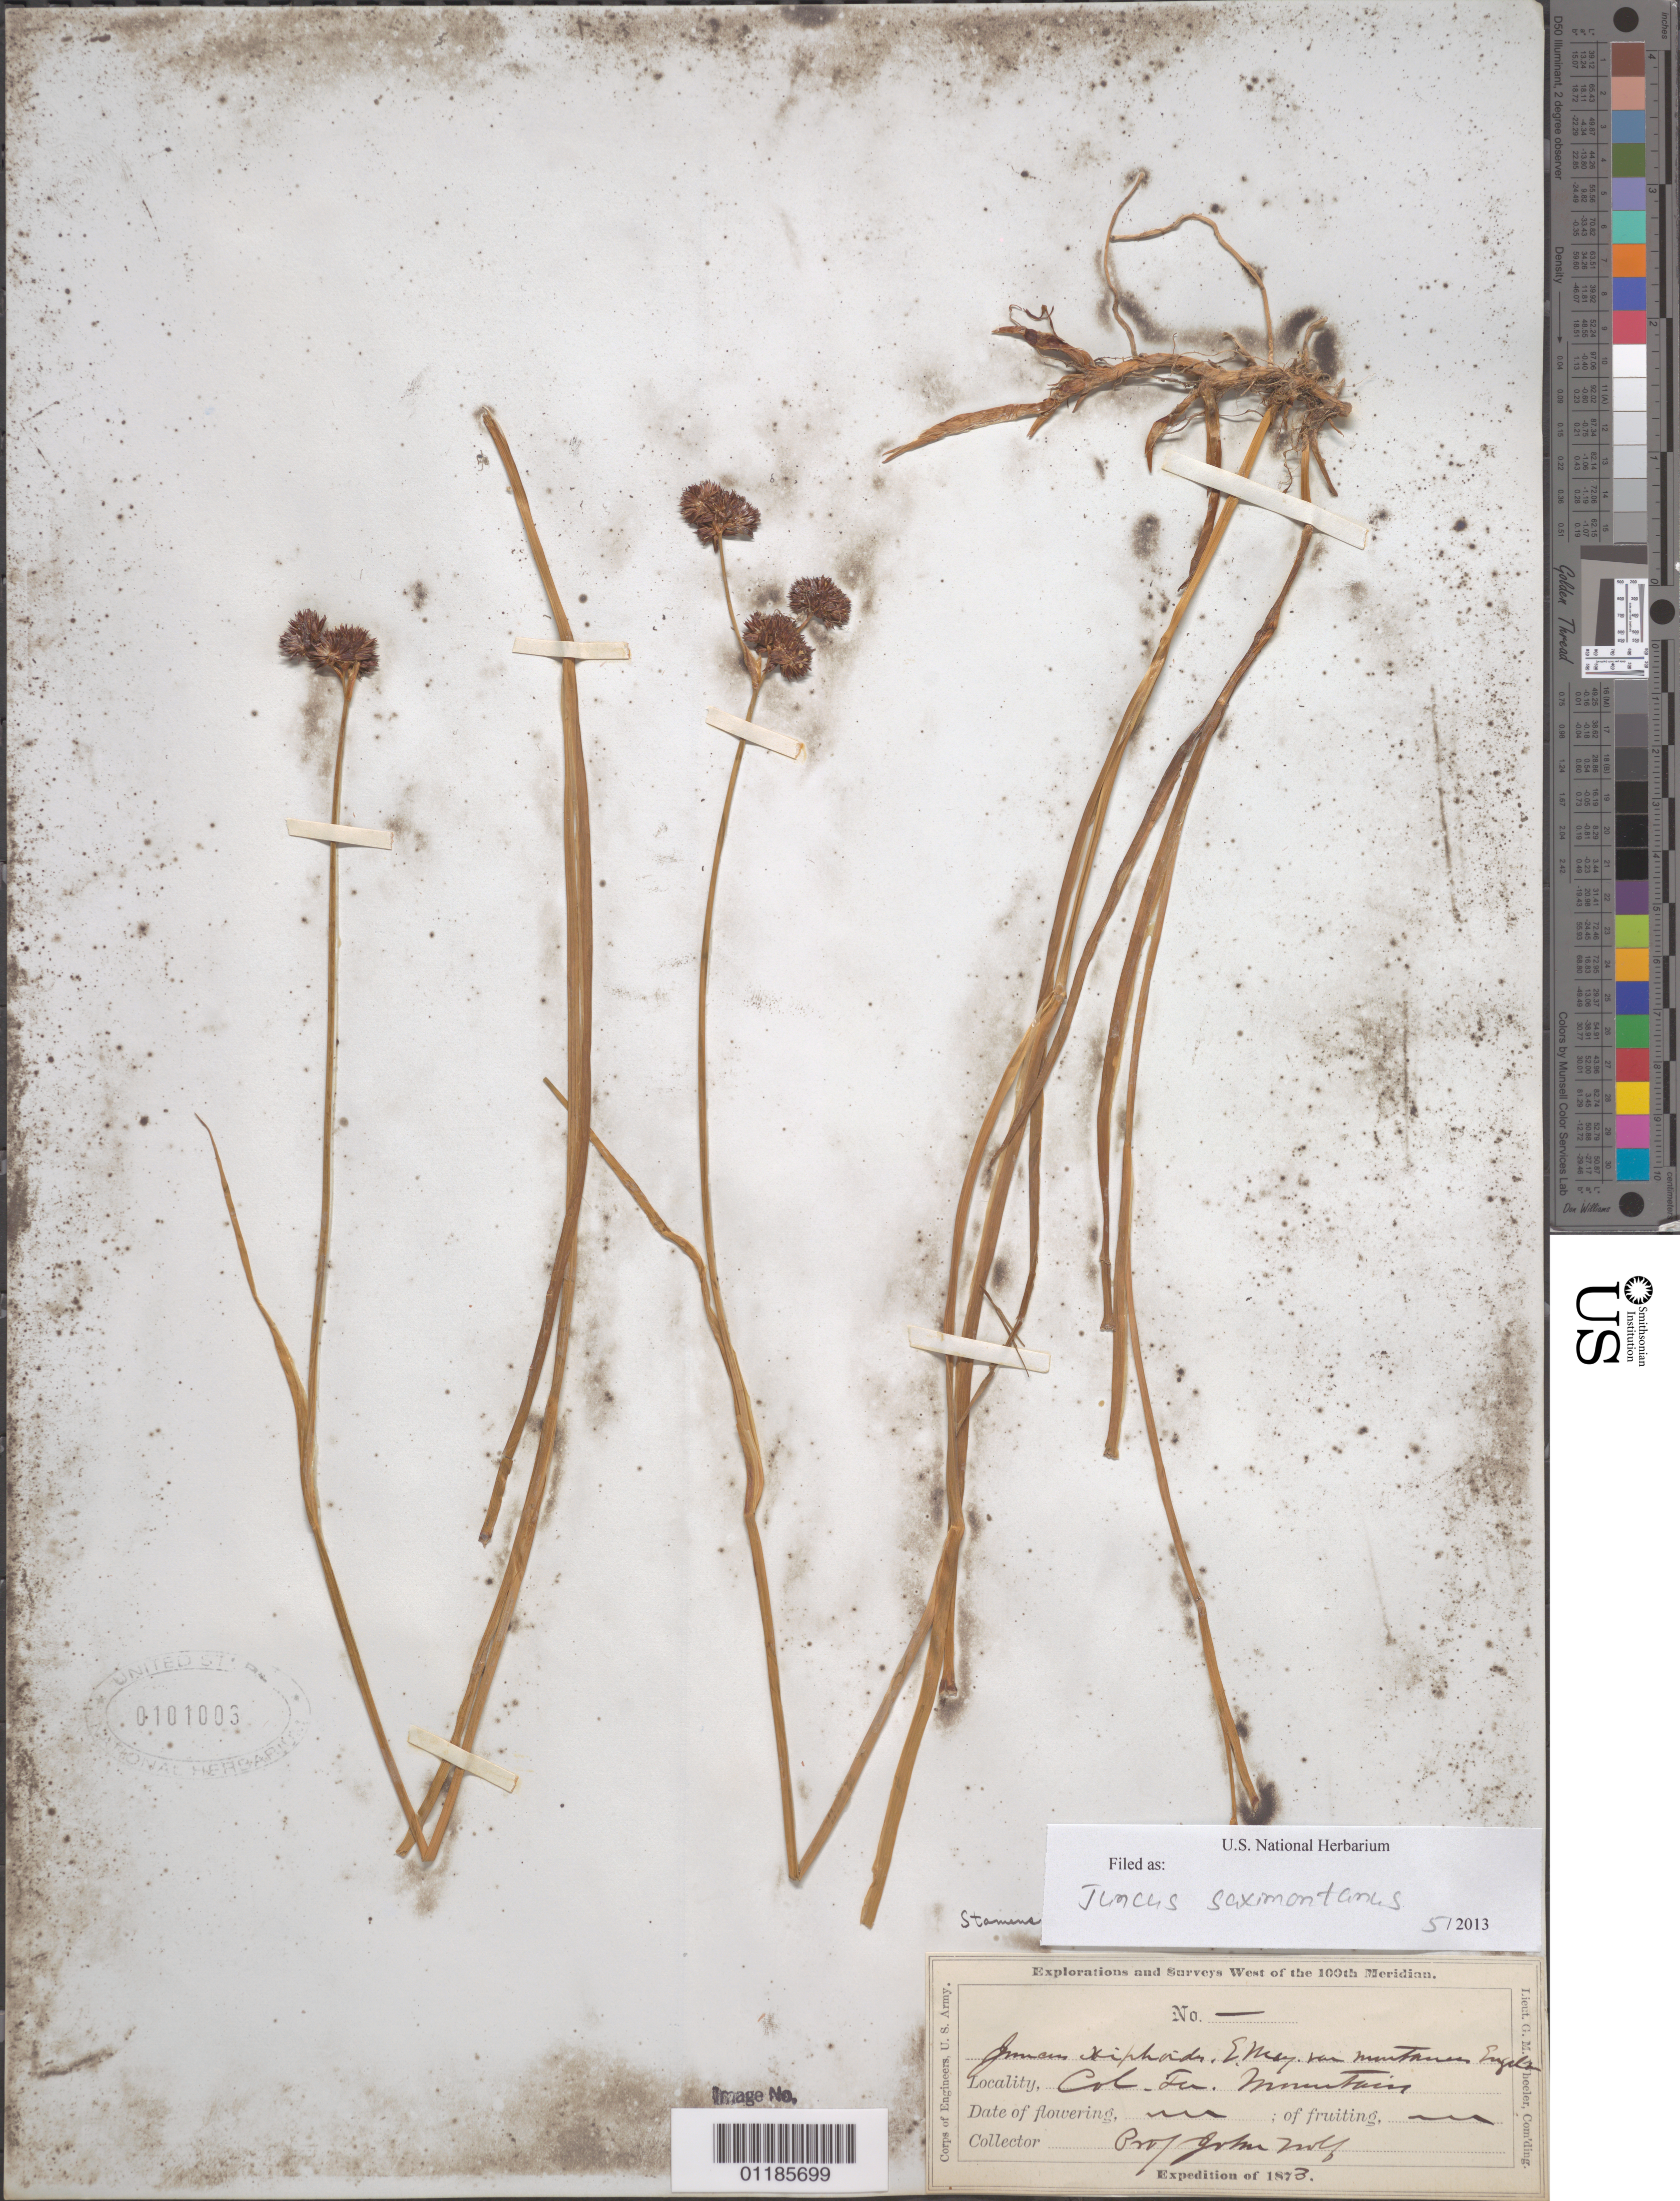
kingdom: Plantae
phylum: Tracheophyta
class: Liliopsida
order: Poales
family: Juncaceae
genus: Juncus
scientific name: Juncus saximontanus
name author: A. Nelson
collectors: J. Wolf & J. T. Rothrock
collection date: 1873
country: United States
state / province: Colorado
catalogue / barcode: US 101003